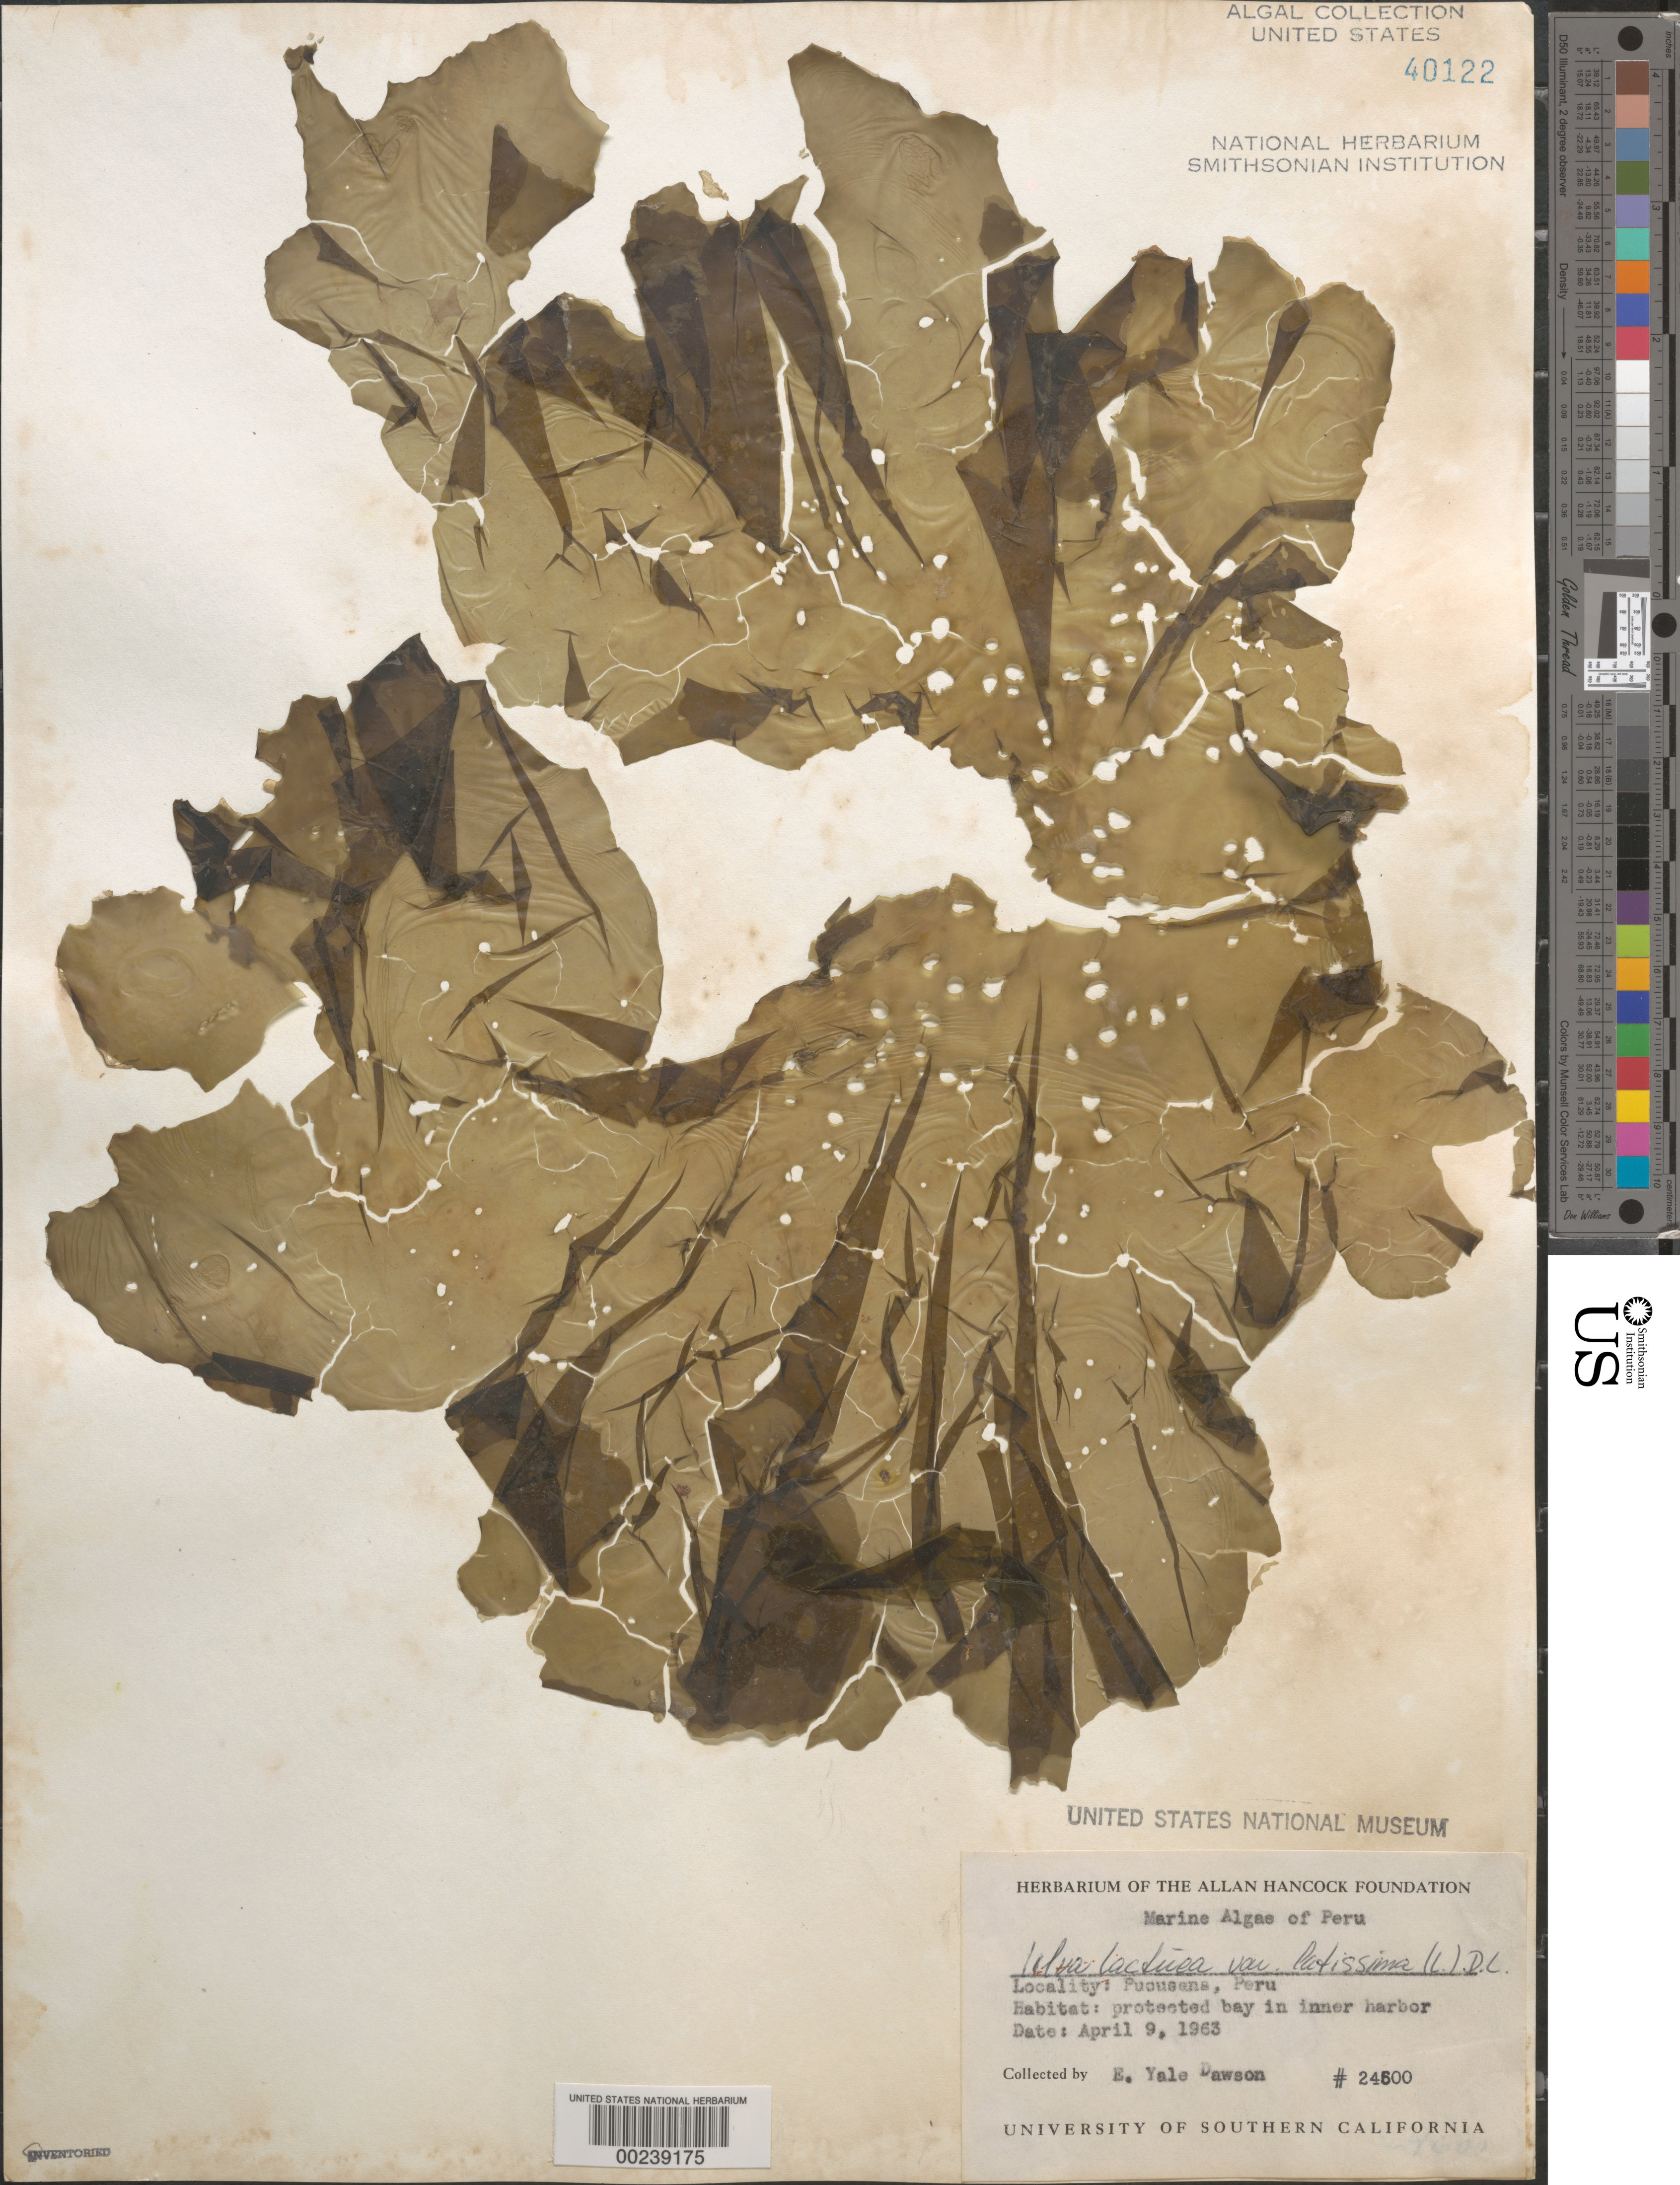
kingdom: Plantae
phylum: Chlorophyta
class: Ulvophyceae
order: Ulvales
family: Ulvaceae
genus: Ulva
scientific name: Ulva lactuca var. latissima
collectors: E. Y. Dawson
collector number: EYD 24600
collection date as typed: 09 Apr 1963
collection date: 1963-04-09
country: Peru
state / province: Lima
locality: Pucusana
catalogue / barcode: US 40122